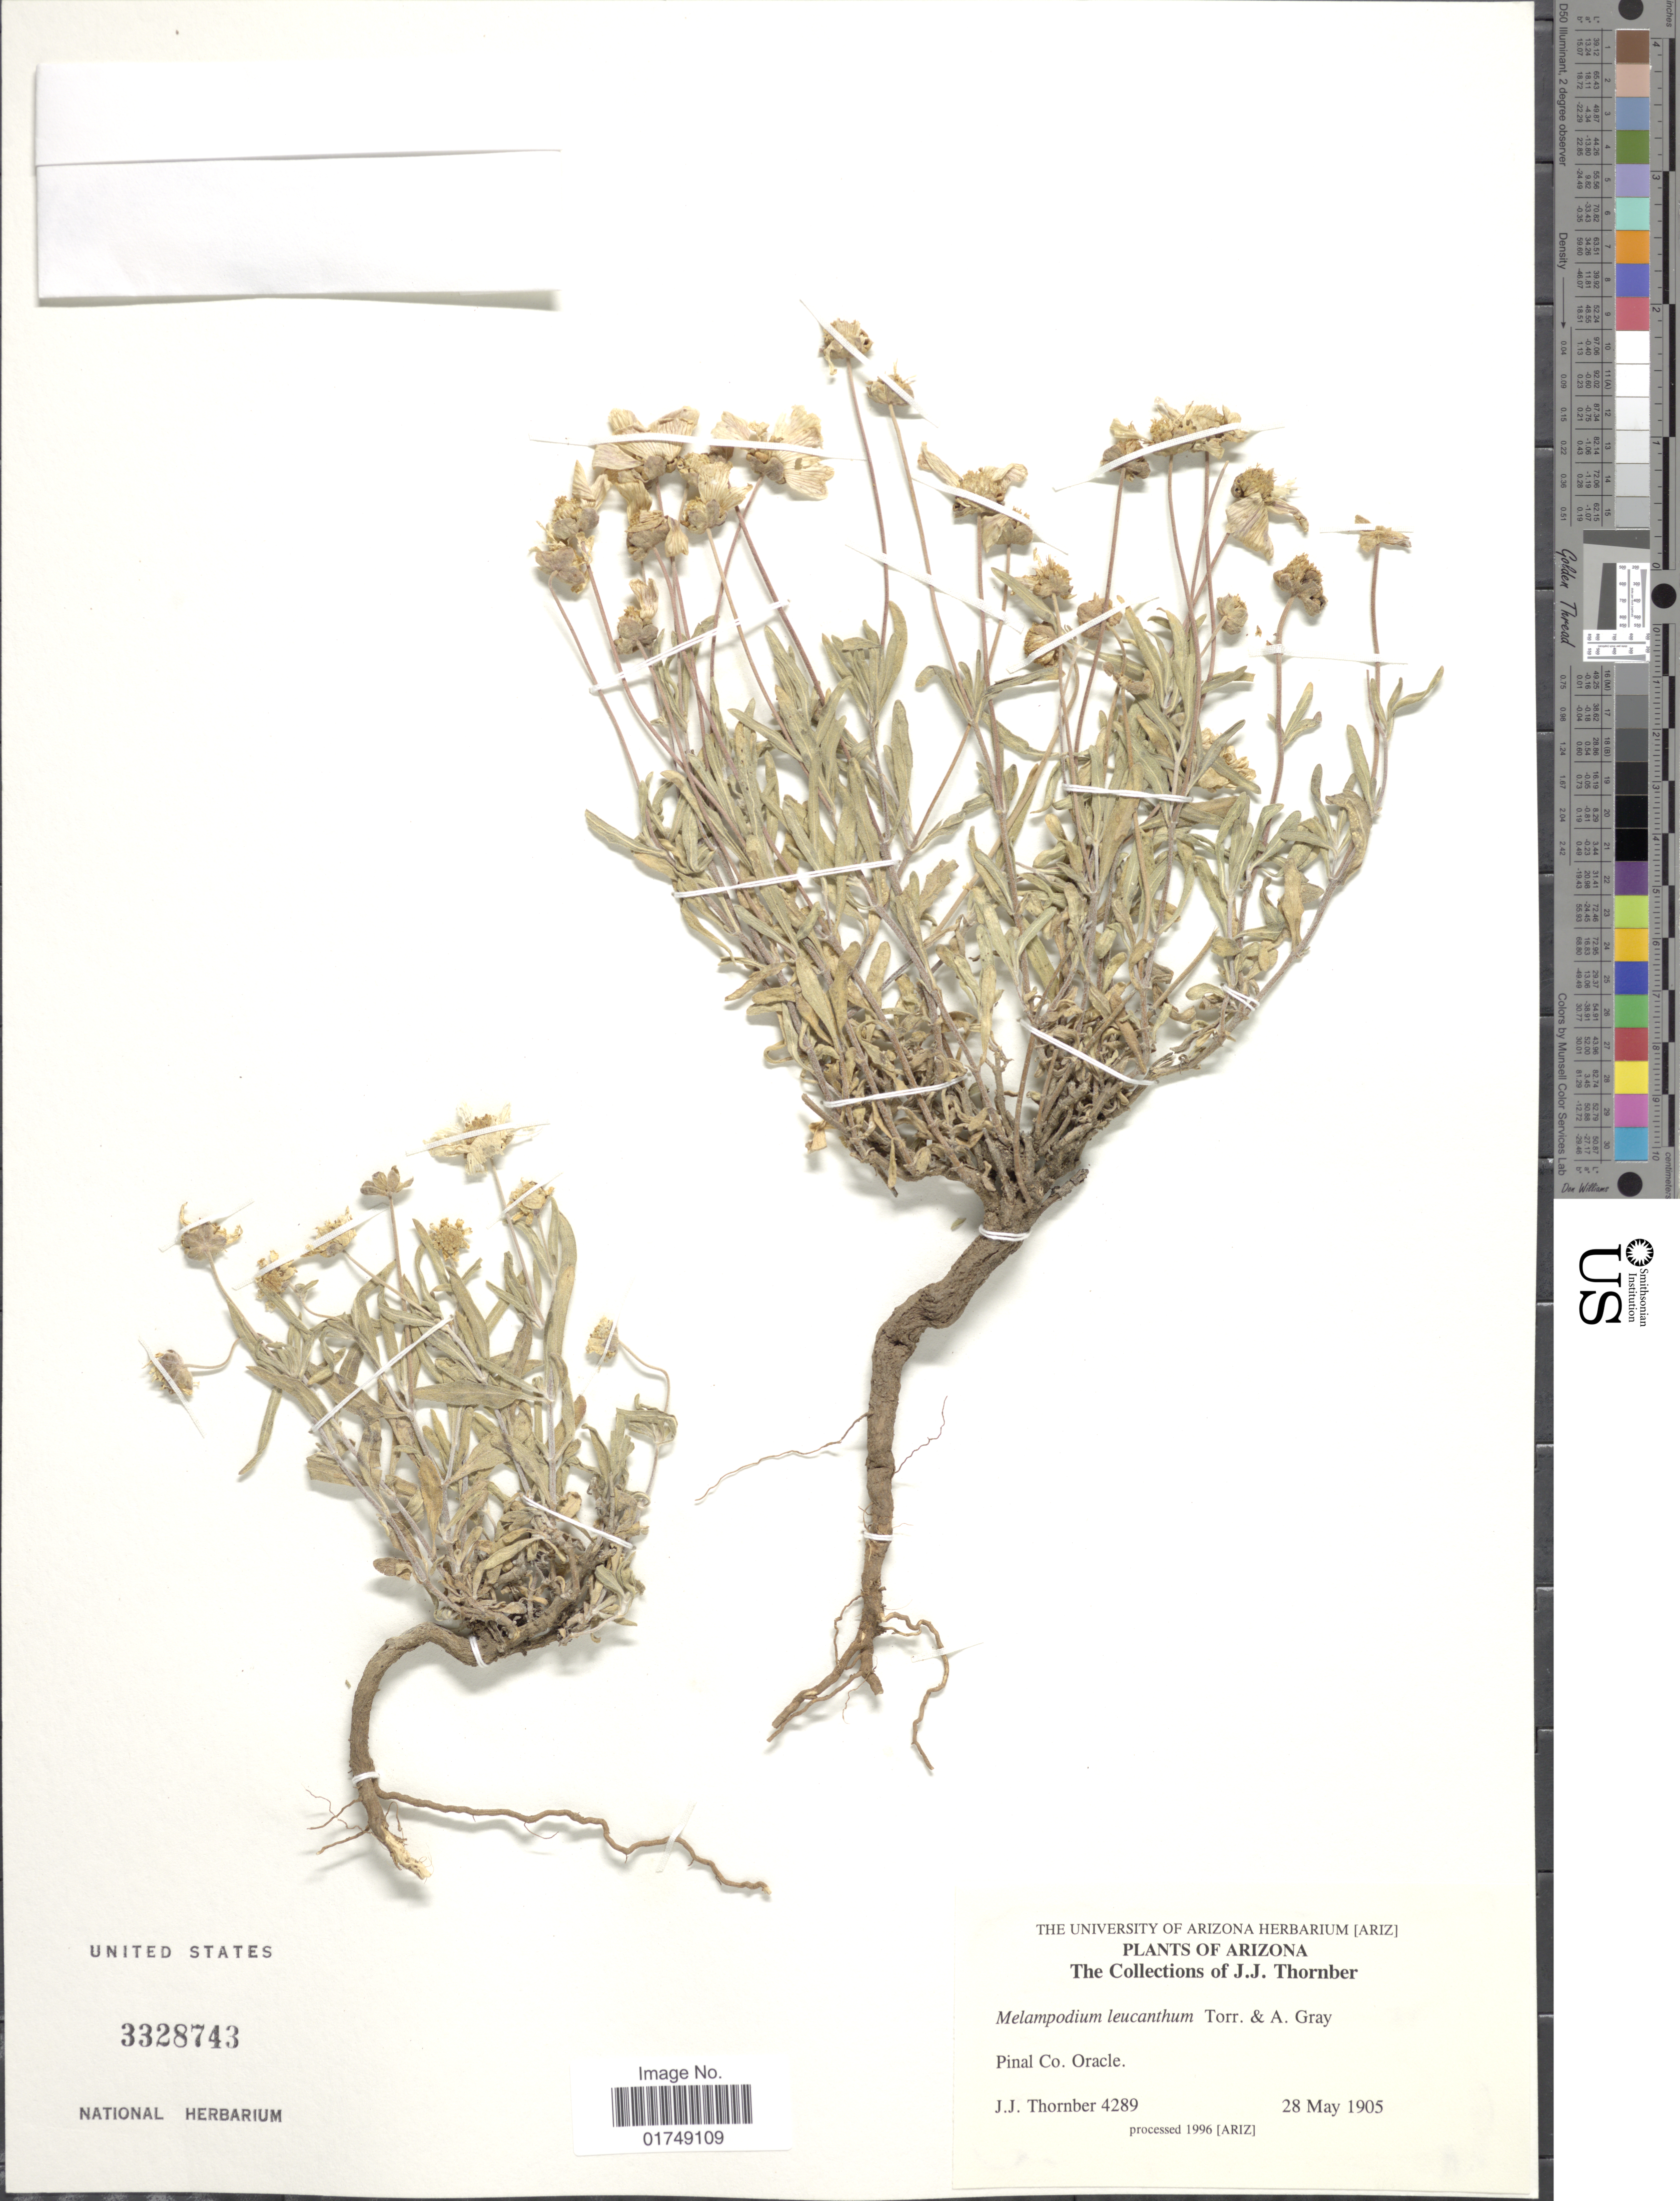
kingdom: Plantae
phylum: Tracheophyta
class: Magnoliopsida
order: Asterales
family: Asteraceae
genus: Melampodium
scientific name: Melampodium leucanthum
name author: Torr. & A. Gray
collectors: J. Thornber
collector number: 4289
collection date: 1905-05-28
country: United States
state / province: Arizona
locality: Pinal Co., Oracle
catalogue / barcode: US 3328743